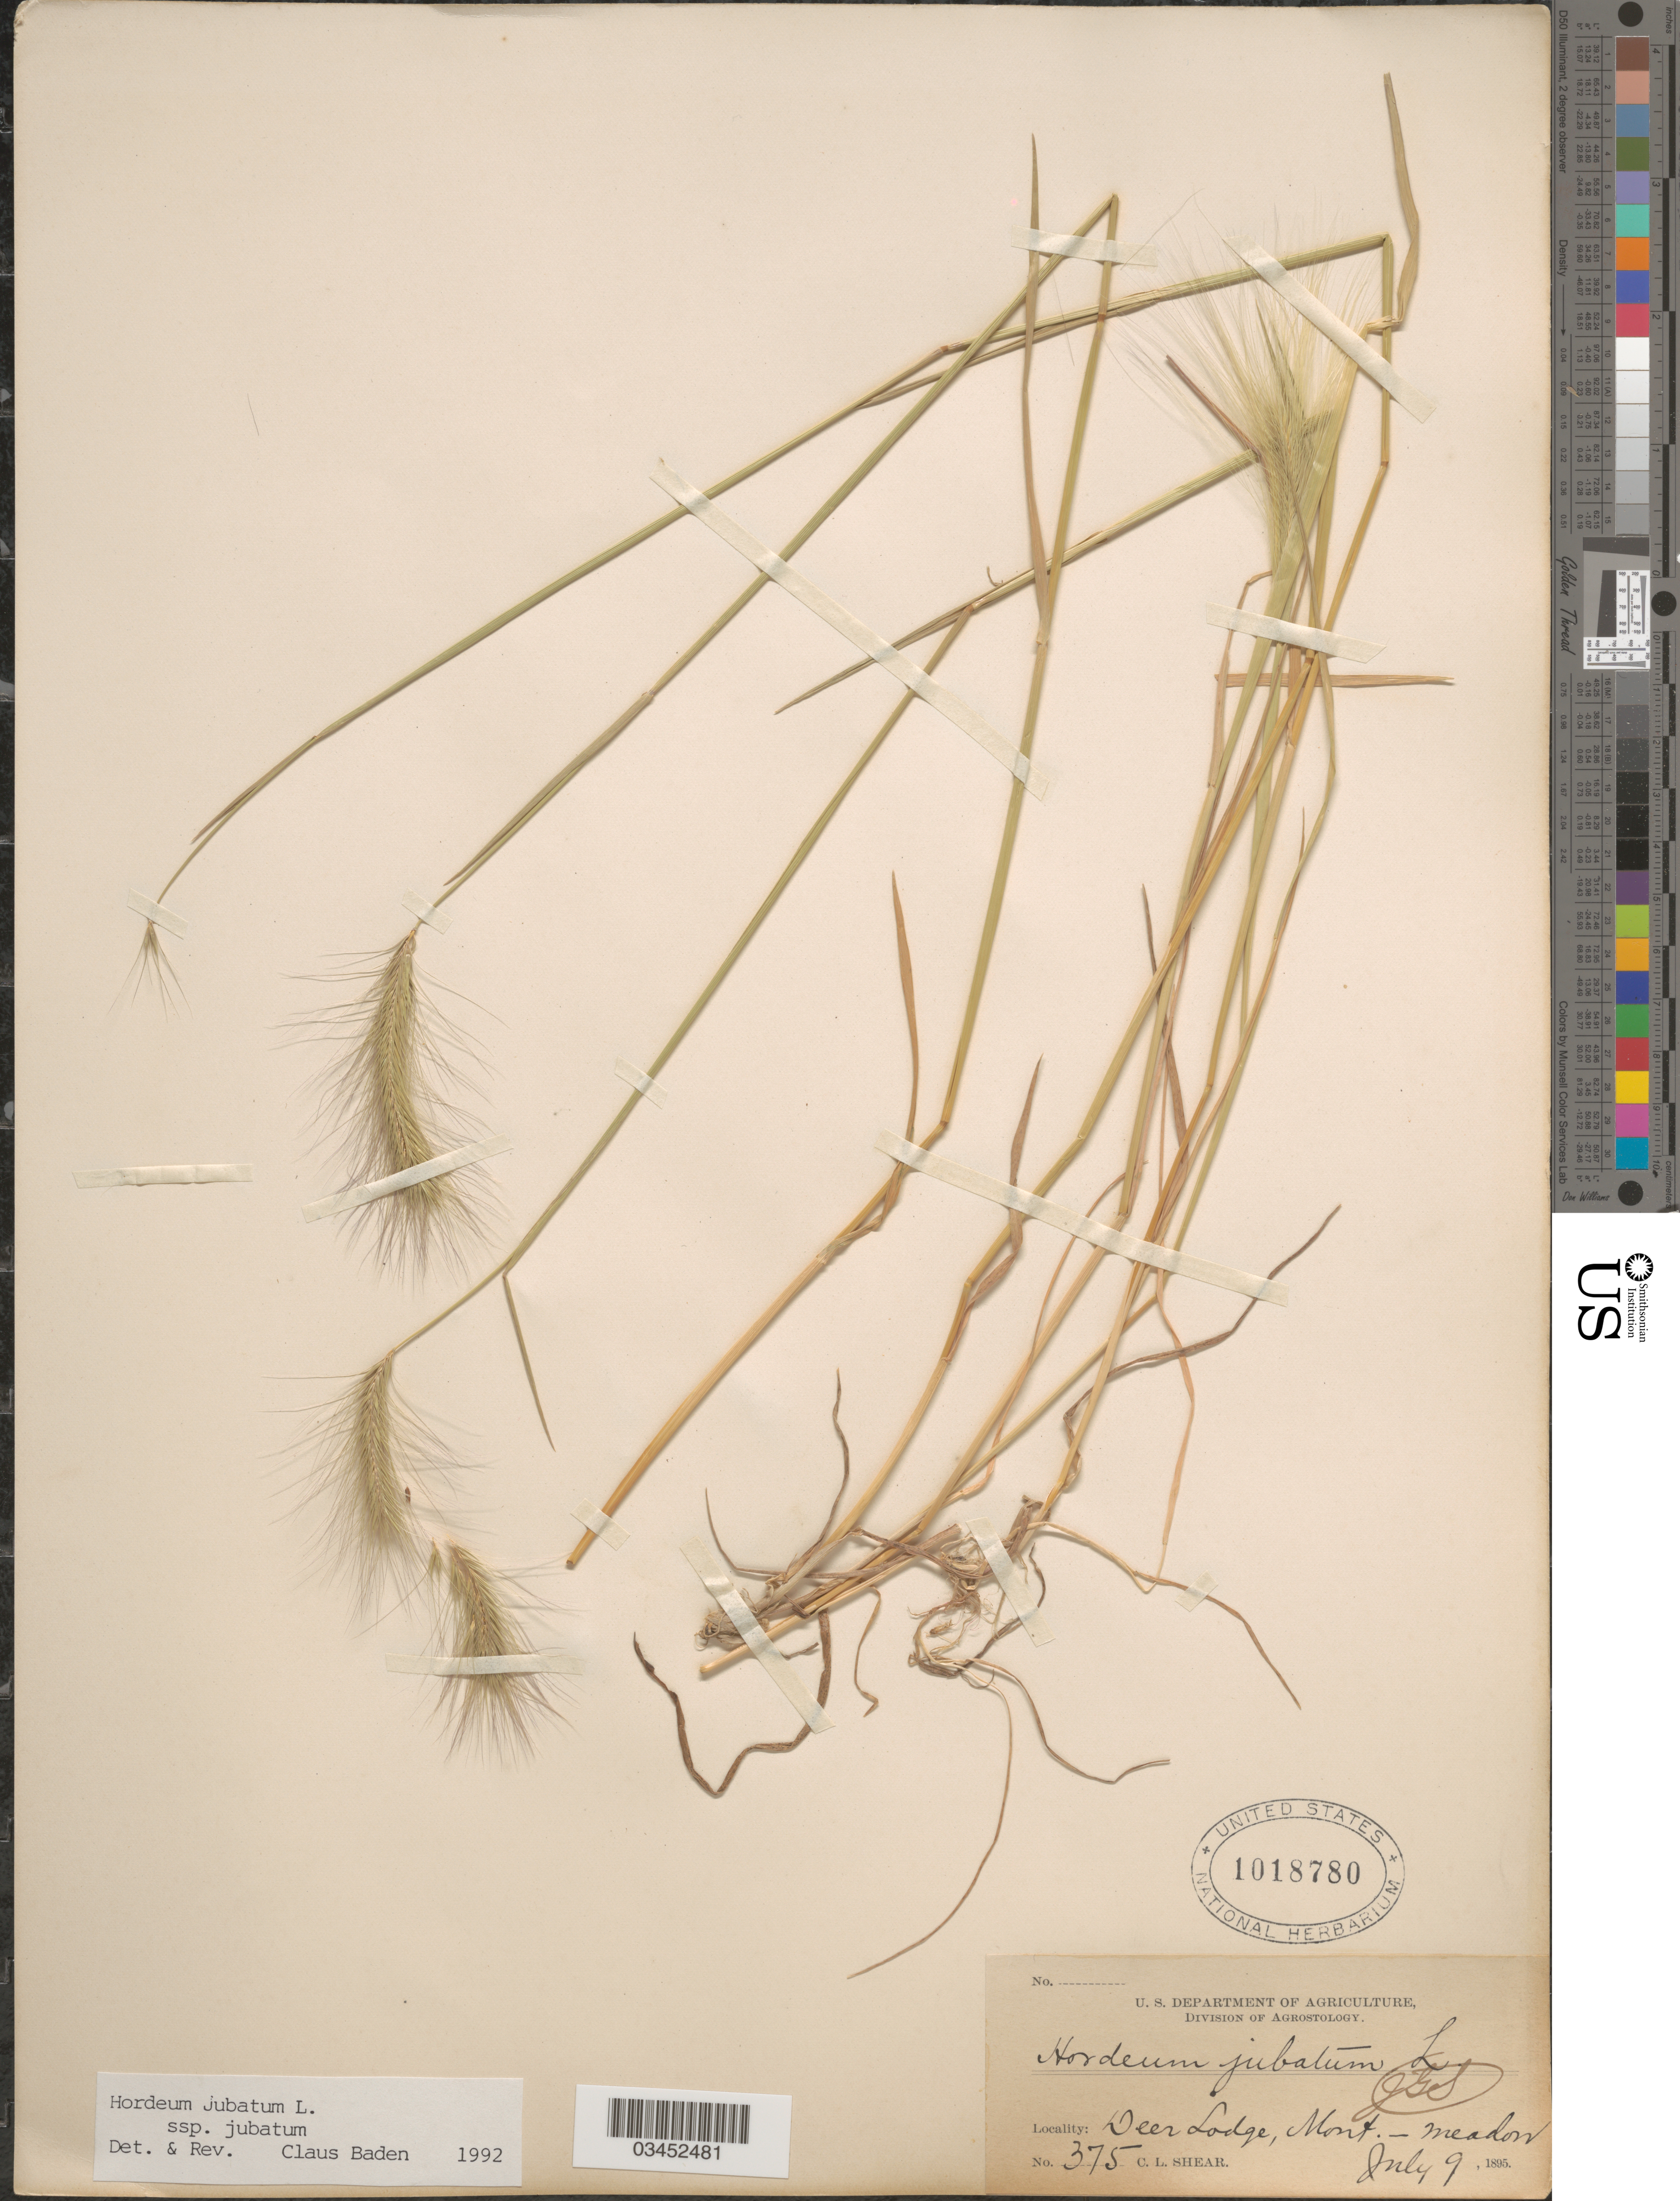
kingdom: Plantae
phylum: Tracheophyta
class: Liliopsida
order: Poales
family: Poaceae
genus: Hordeum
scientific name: Hordeum jubatum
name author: L.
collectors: C. L. Shear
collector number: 375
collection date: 1895-07-09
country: United States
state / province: Montana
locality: Deer Lodge.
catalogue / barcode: US 1018780